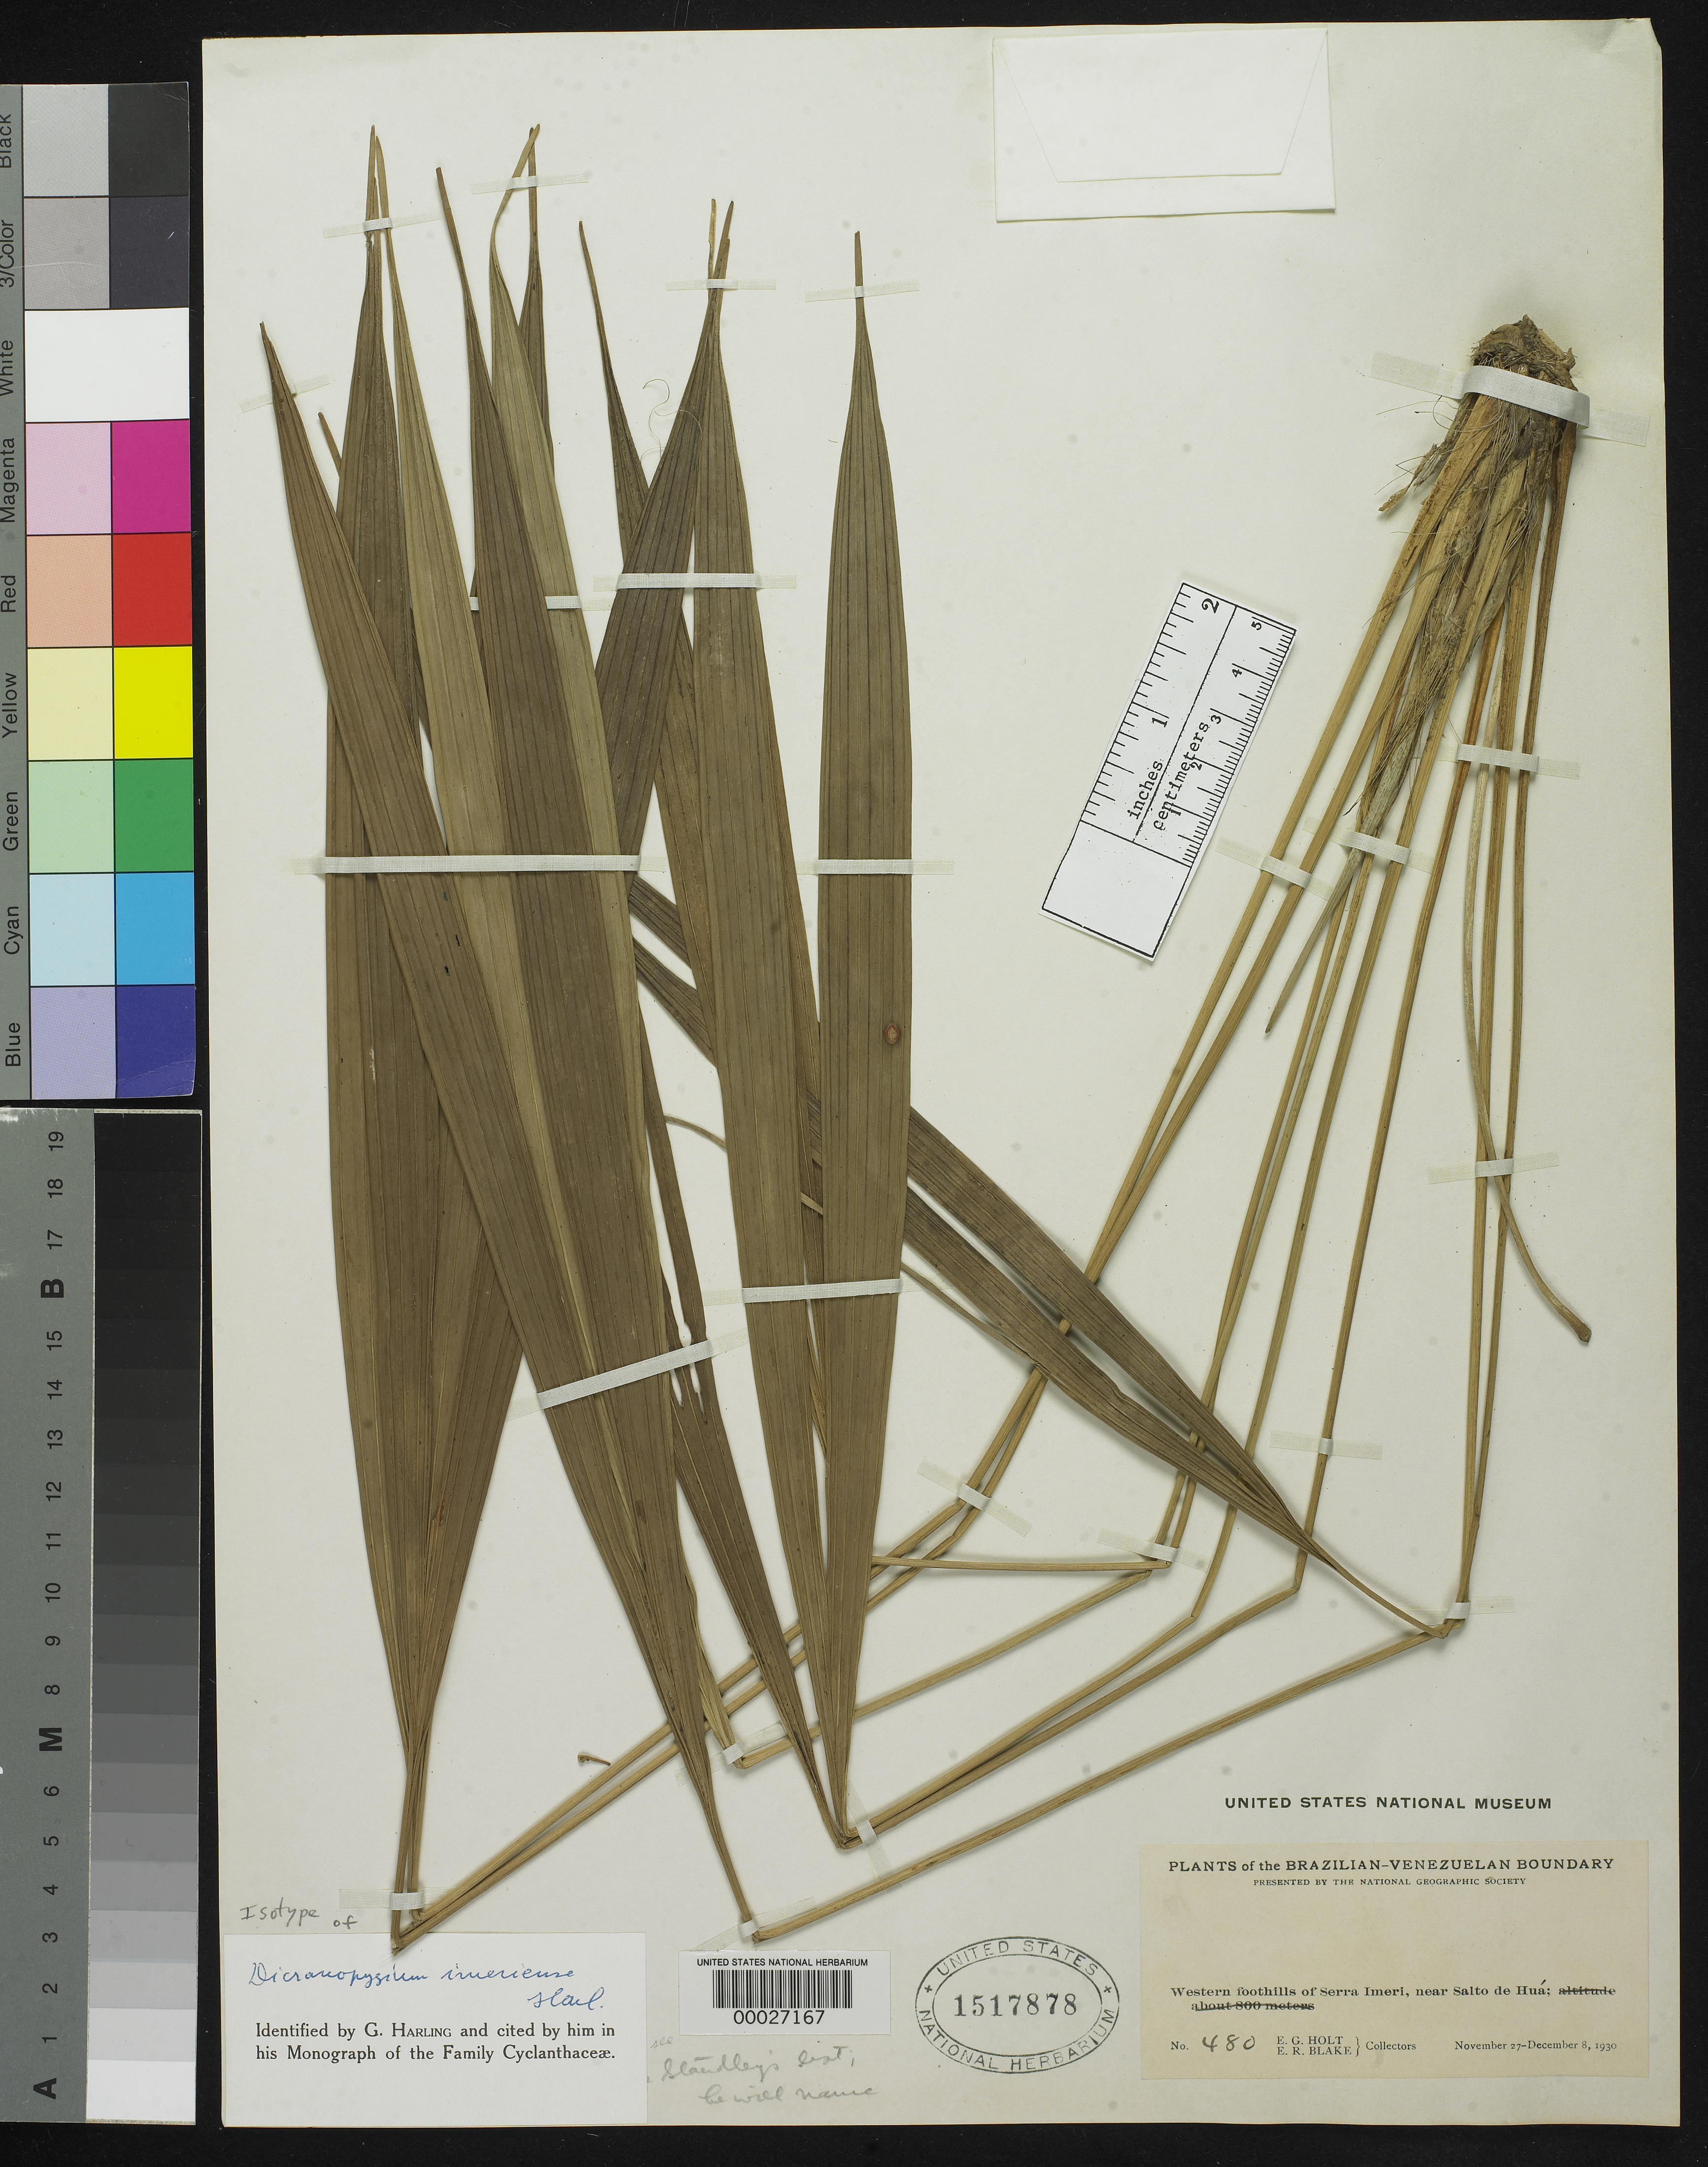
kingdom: Plantae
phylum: Tracheophyta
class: Liliopsida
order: Pandanales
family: Cyclanthaceae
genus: Dicranopygium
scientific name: Dicranopygium imeriense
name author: Harling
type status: Isotype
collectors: E. Holt & E. R. Blake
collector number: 480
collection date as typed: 27 Nov 1930 to 08 Dec 1930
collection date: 1930-11-27/1930-12-08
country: Venezuela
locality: Foothills of Serraimeri near Salto de Hua, near Brazillian boundary.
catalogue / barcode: US 1517878